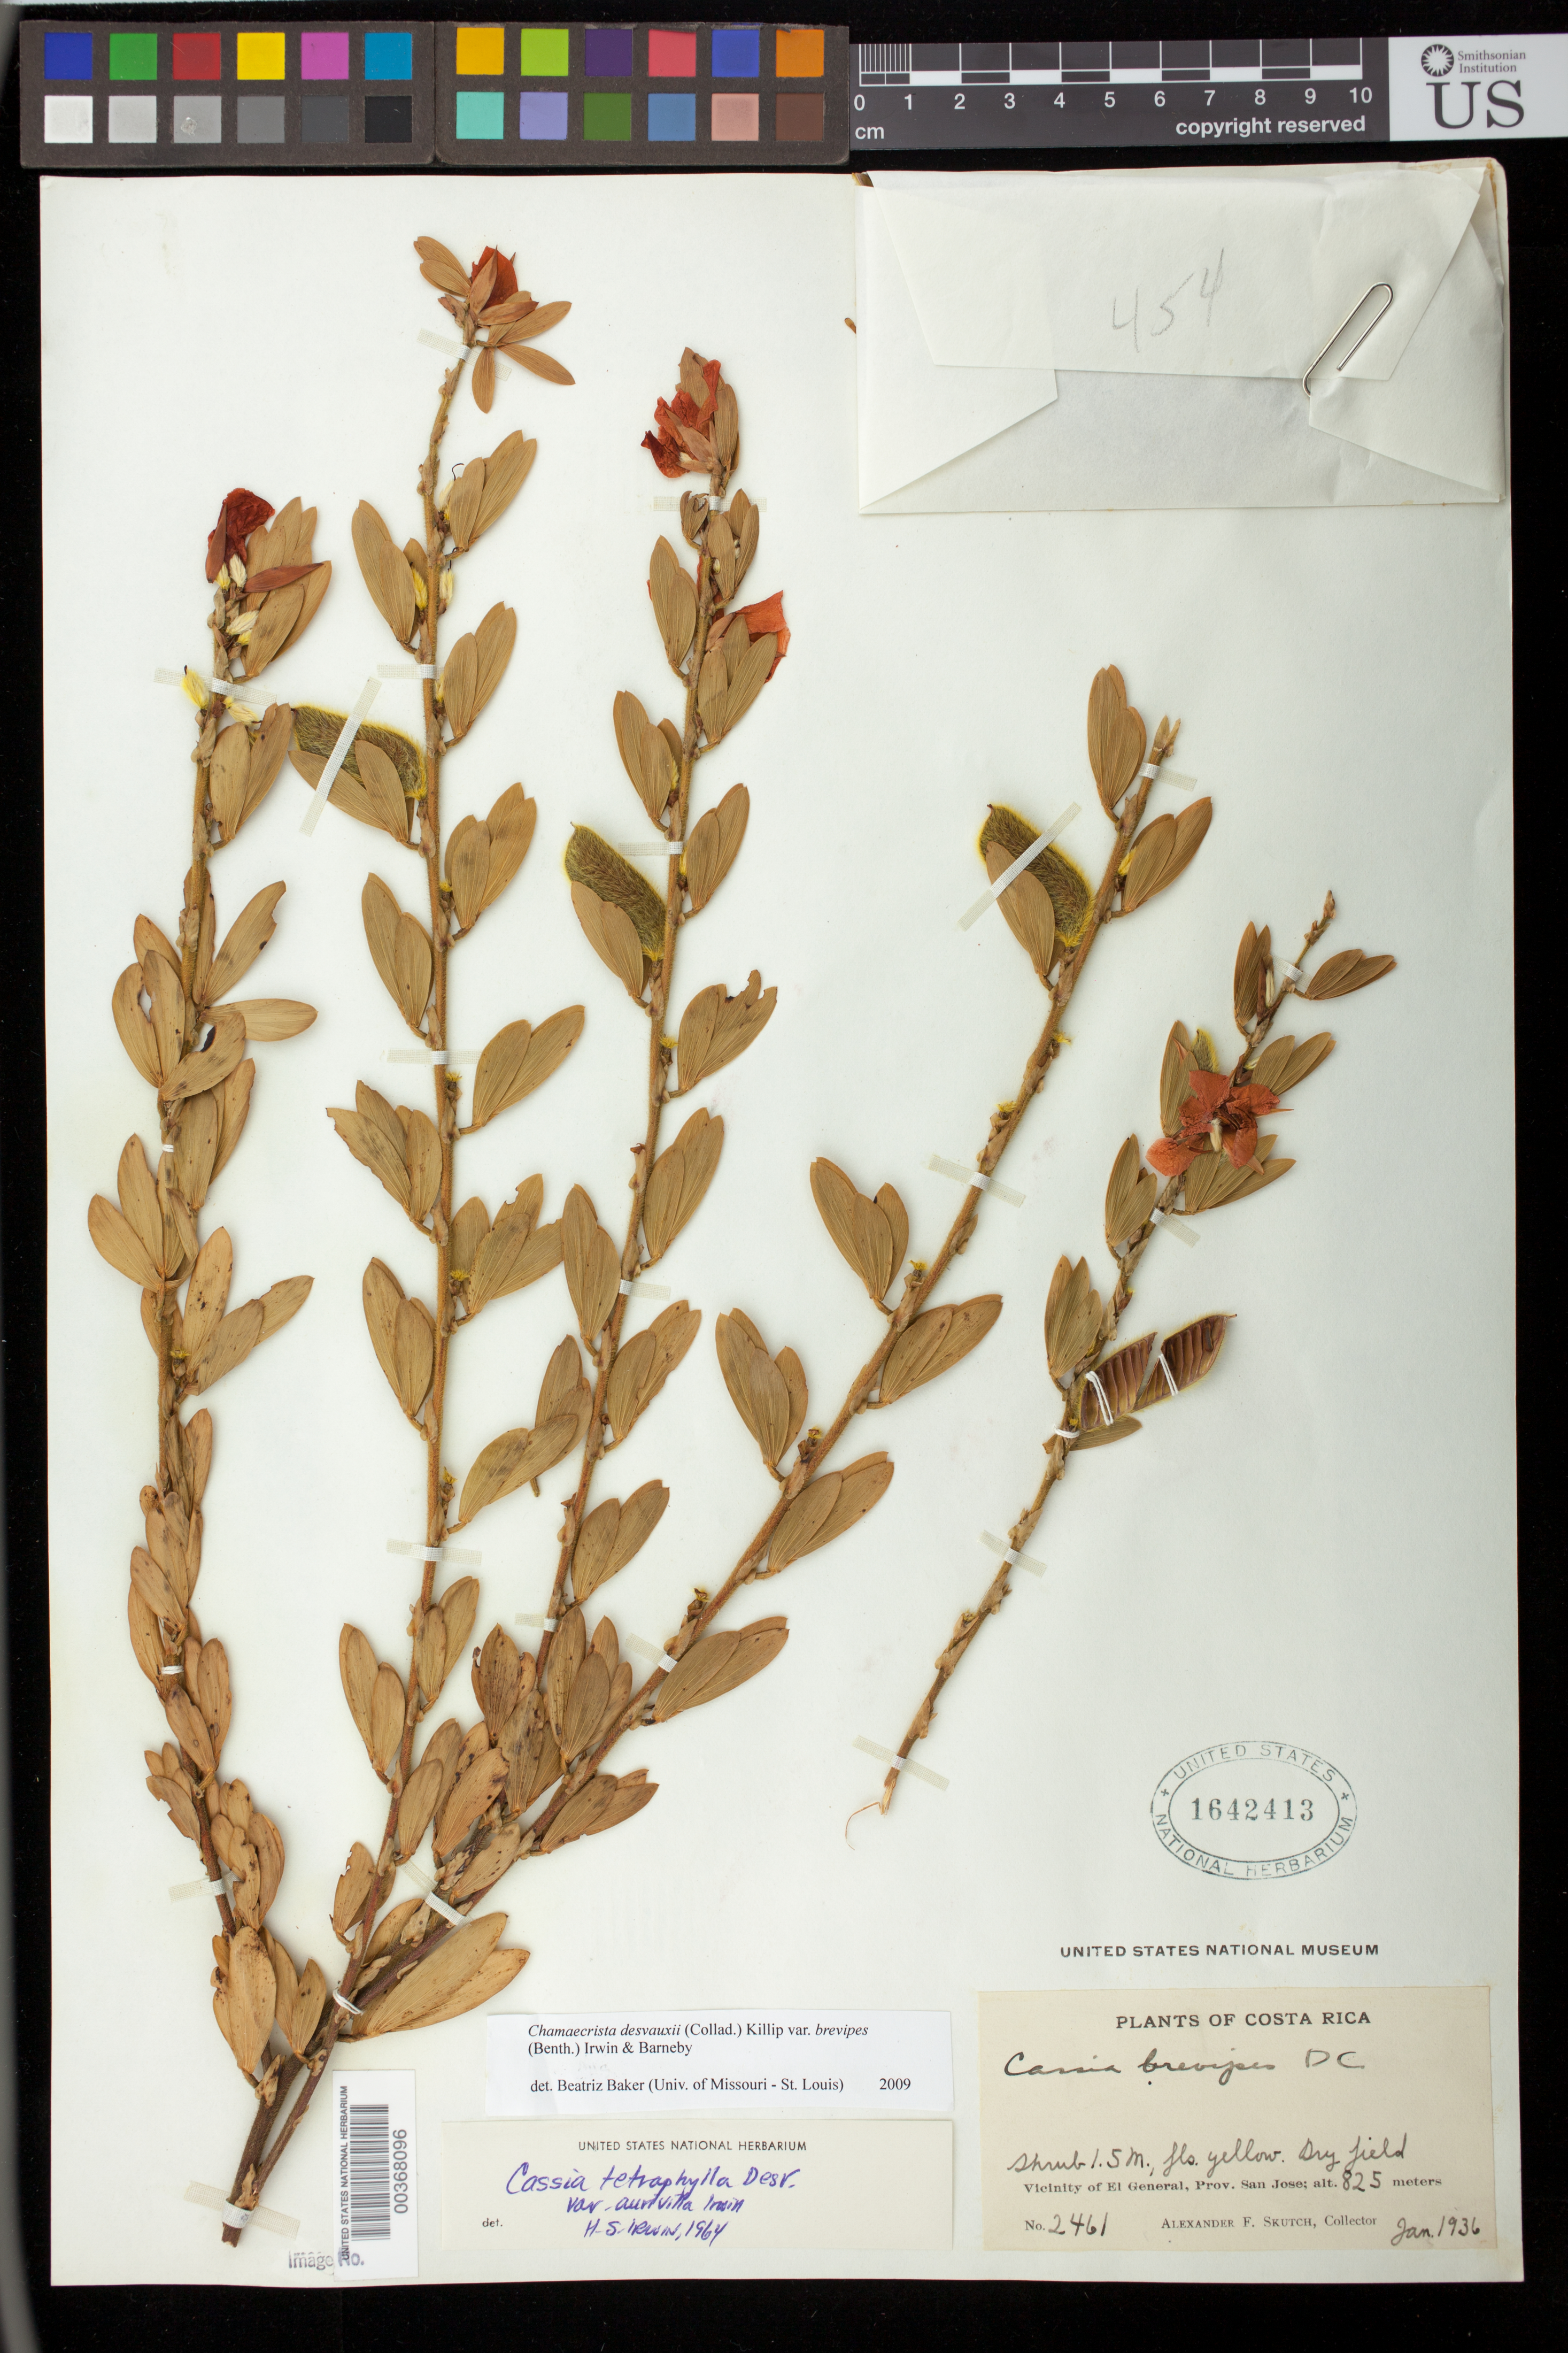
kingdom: Plantae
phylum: Tracheophyta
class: Magnoliopsida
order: Fabales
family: Fabaceae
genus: Chamaecrista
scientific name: Chamaecrista desvauxii var. brevipes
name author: (Benth.) H.S. Irwin & Barneby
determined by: Baker, Beatriz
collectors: A. F. Skutch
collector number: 2461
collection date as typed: Jan 1936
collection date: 1936-01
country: Costa Rica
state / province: San José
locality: Vicinity of El General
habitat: Dry field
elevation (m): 825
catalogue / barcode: US 1642413